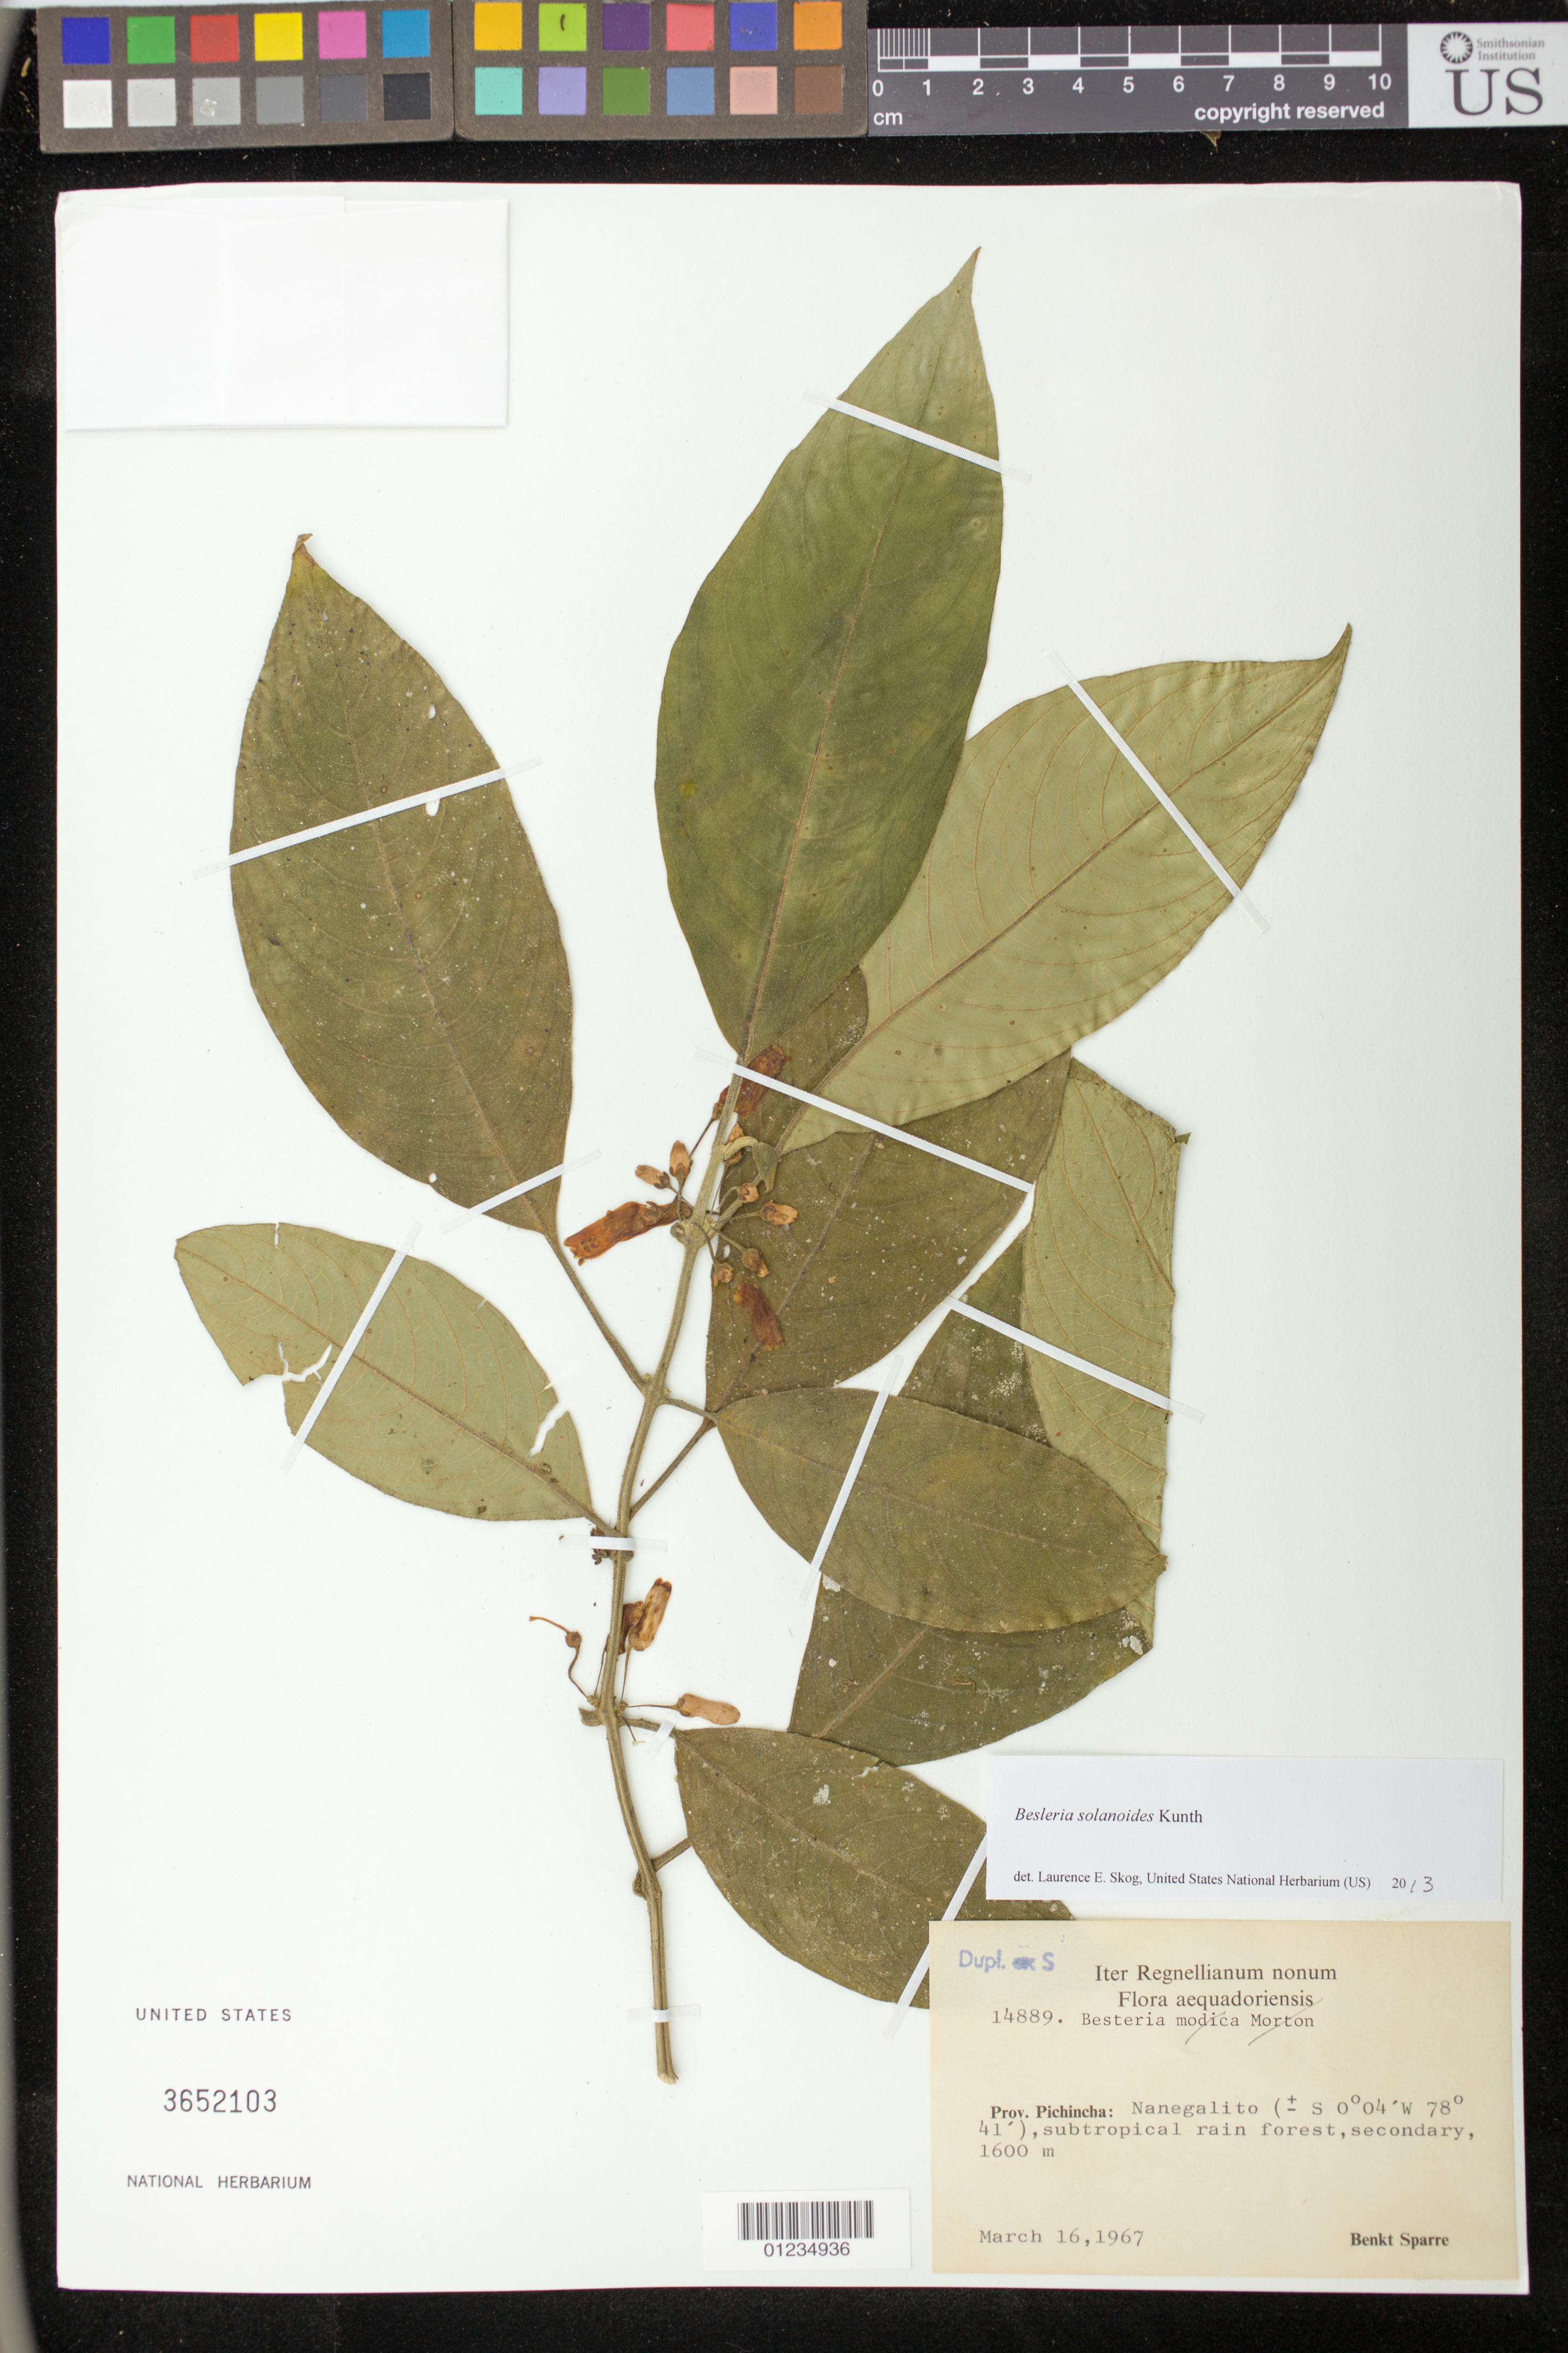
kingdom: Plantae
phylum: Tracheophyta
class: Magnoliopsida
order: Lamiales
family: Gesneriaceae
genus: Besleria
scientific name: Besleria solanoides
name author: Kunth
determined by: Skog, Laurence E.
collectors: B. Sparre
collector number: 14889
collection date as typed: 16 Mar 1967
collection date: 1967-03-16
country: Ecuador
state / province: Pichincha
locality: Nanegalito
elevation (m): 1600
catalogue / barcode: US 3652103